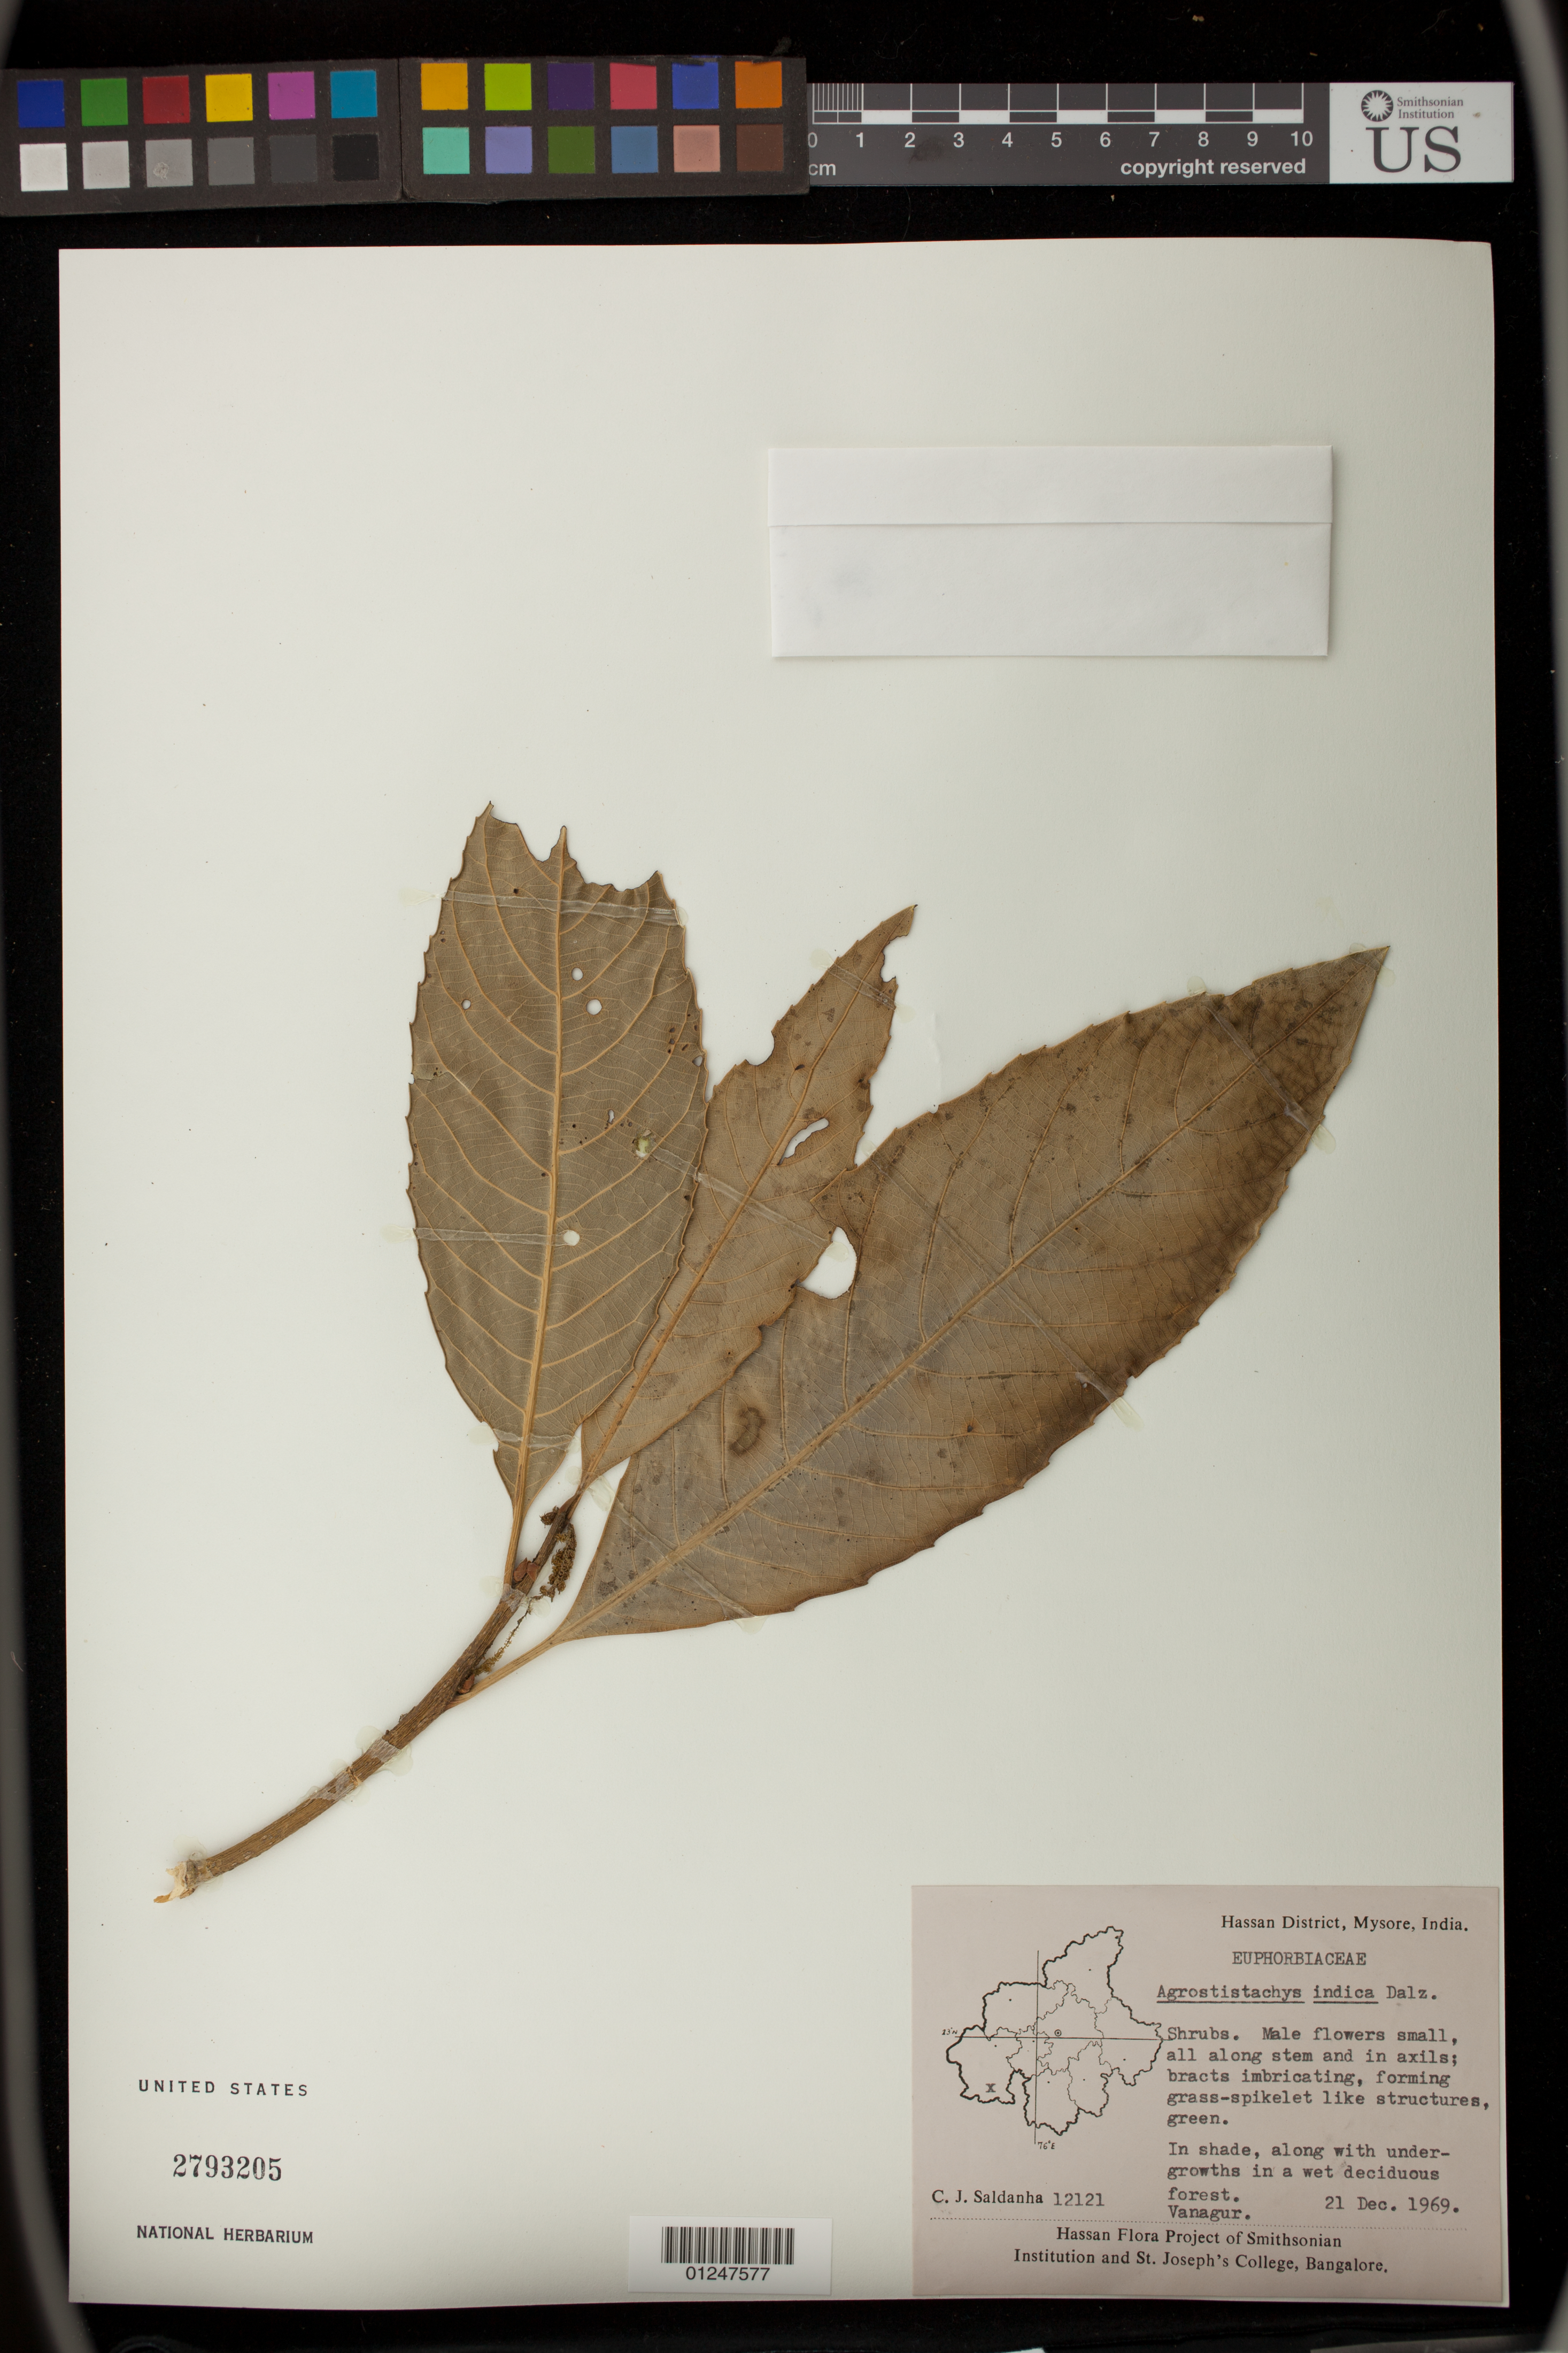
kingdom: Plantae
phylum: Tracheophyta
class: Magnoliopsida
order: Malpighiales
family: Euphorbiaceae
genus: Agrostistachys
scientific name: Agrostistachys indica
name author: Dalzell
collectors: C. J. Saldanha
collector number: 12121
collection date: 1969-12-21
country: India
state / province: Karnataka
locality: Hassan District, Mysore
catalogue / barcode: US 2793205